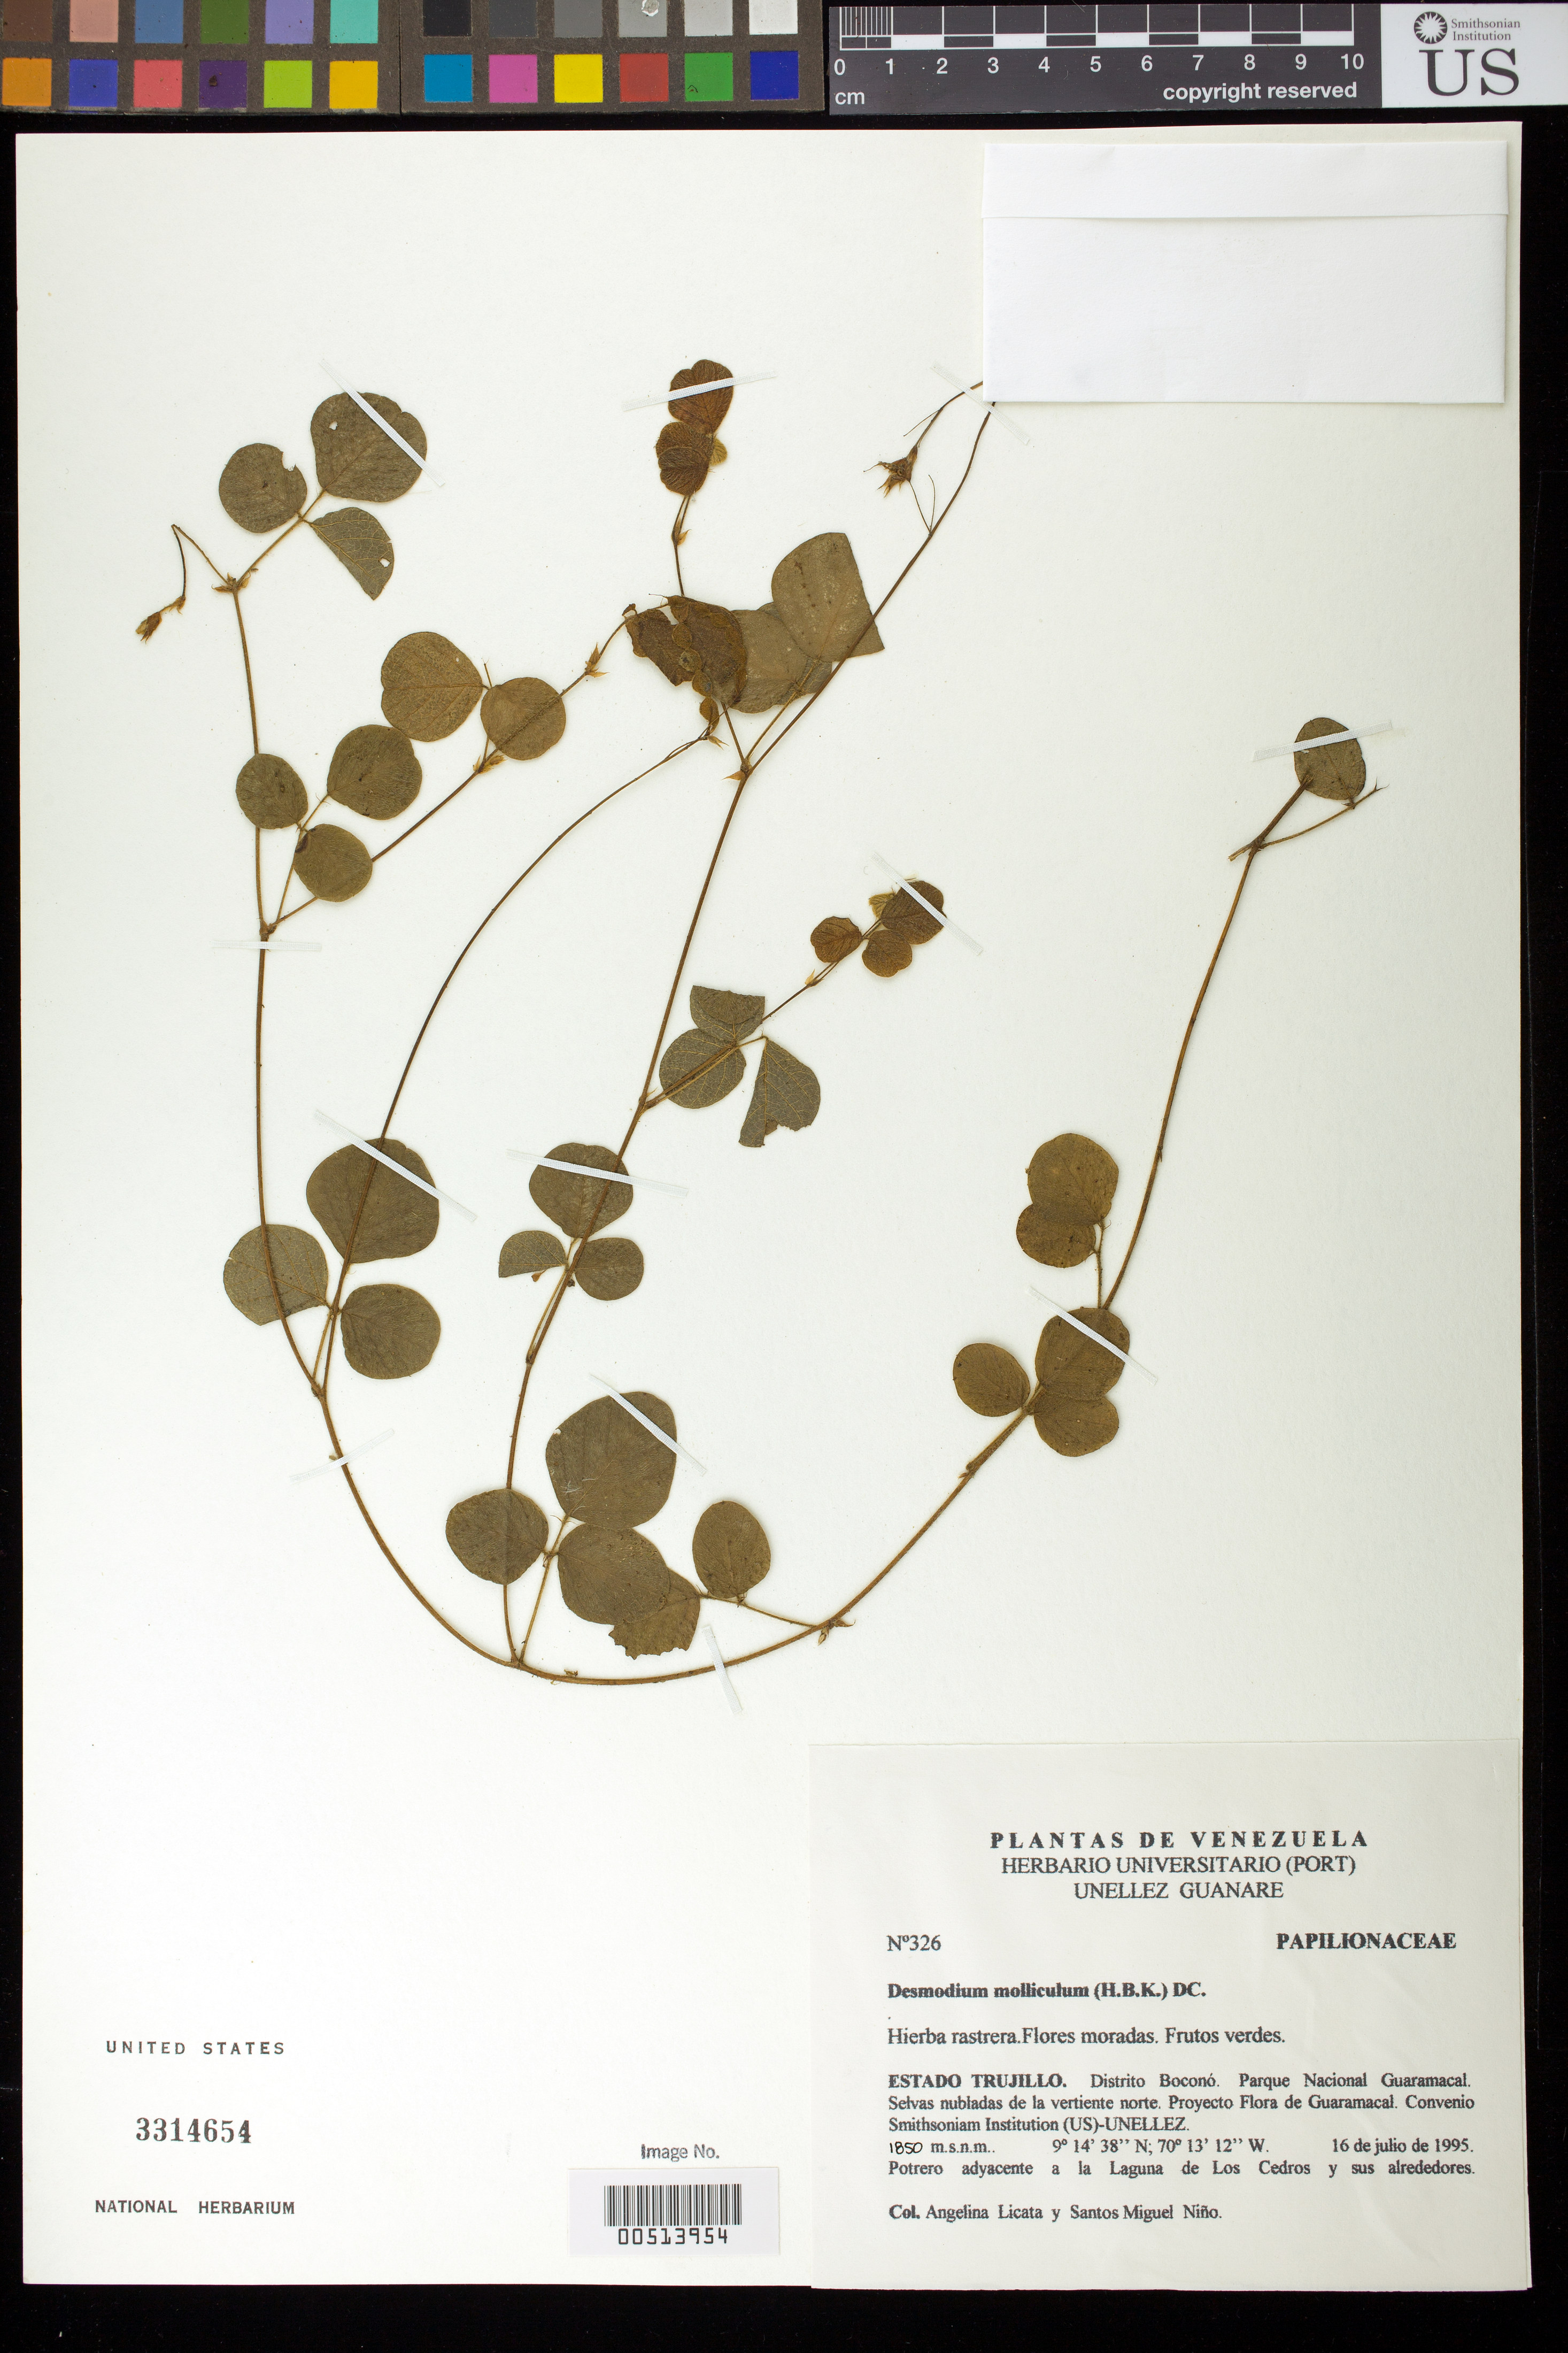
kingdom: Plantae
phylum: Tracheophyta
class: Magnoliopsida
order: Fabales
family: Fabaceae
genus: Desmodium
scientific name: Desmodium molliculum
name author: (Kunth) DC.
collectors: A. Licata & S. M. Niño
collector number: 326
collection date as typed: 16 Jul 1995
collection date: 1995-07-16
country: Venezuela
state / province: Trujillo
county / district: Boconó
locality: Parque Nacional Guaramacal, potrero adyacente a la Laguna de Los Cedros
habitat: Selva nubladas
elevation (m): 1850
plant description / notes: NY, PORT, US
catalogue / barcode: US 3314654